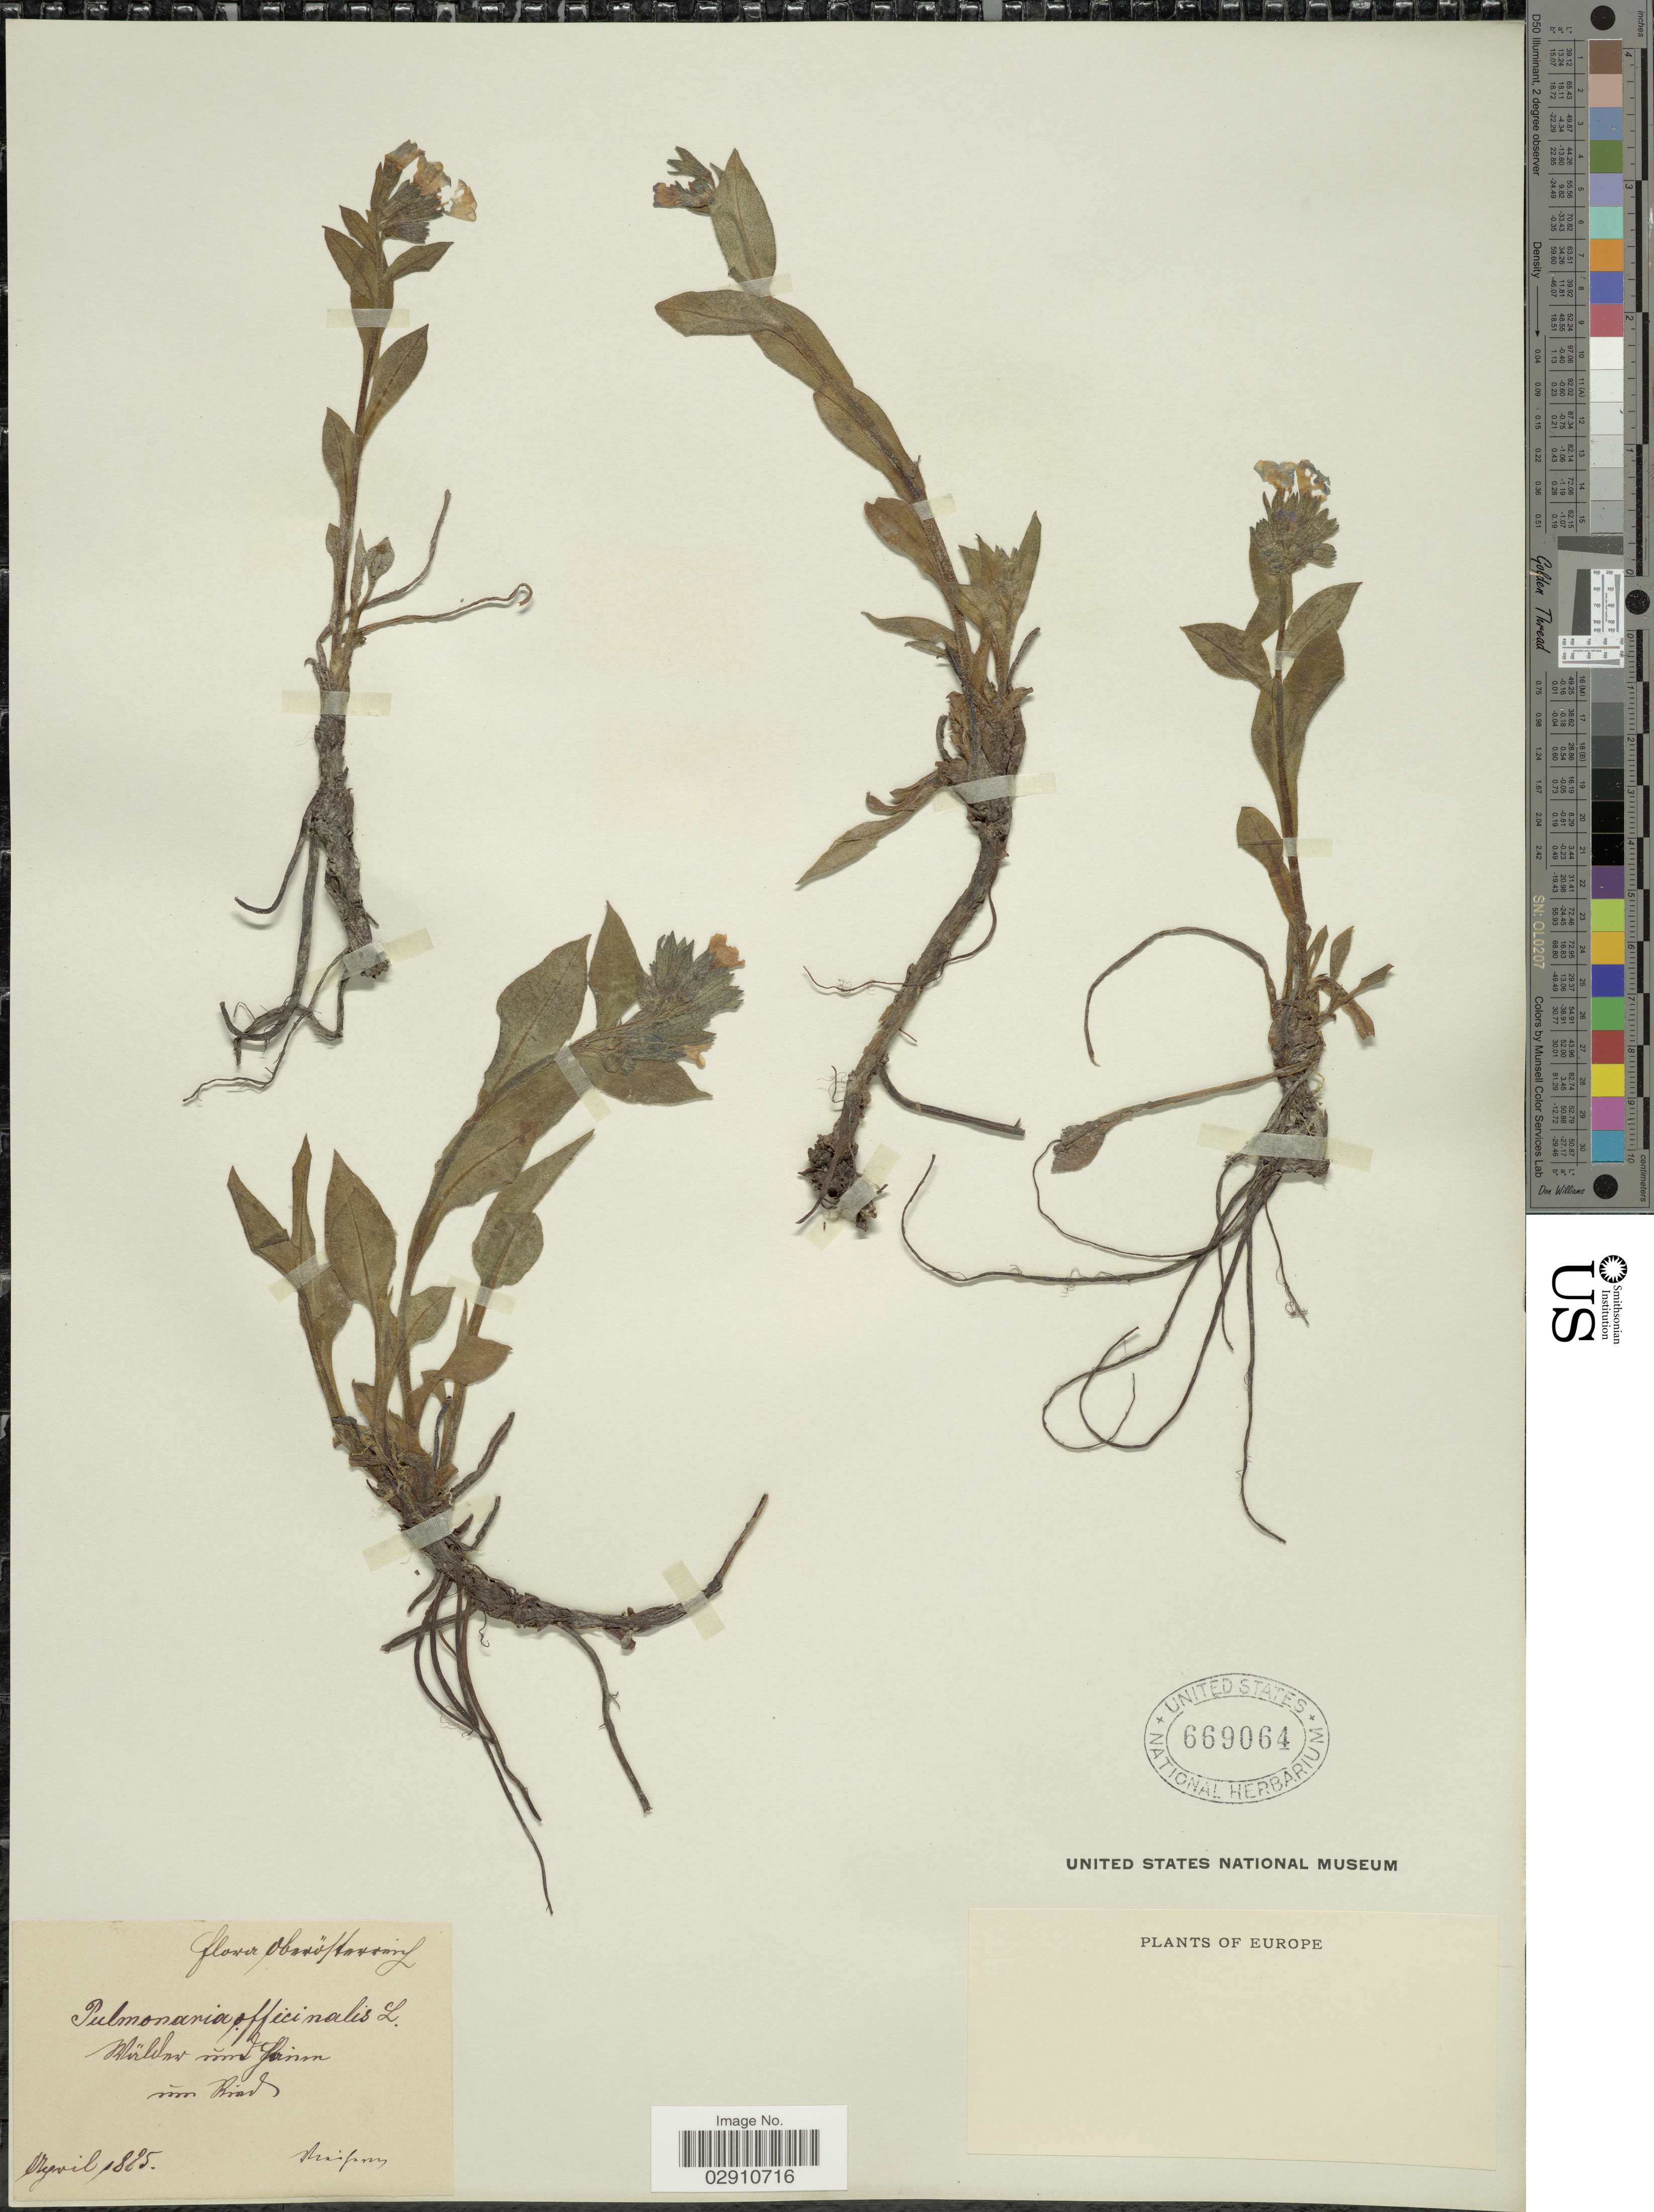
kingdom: Plantae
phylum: Tracheophyta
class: Magnoliopsida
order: Boraginales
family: Boraginaceae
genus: Pulmonaria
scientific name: Pulmonaria officinalis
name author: L.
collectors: F. Vierhapper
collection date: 1885-04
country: Austria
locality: Flora Oberösterreich, Wälder und Raine um Ried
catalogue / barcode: US 669064